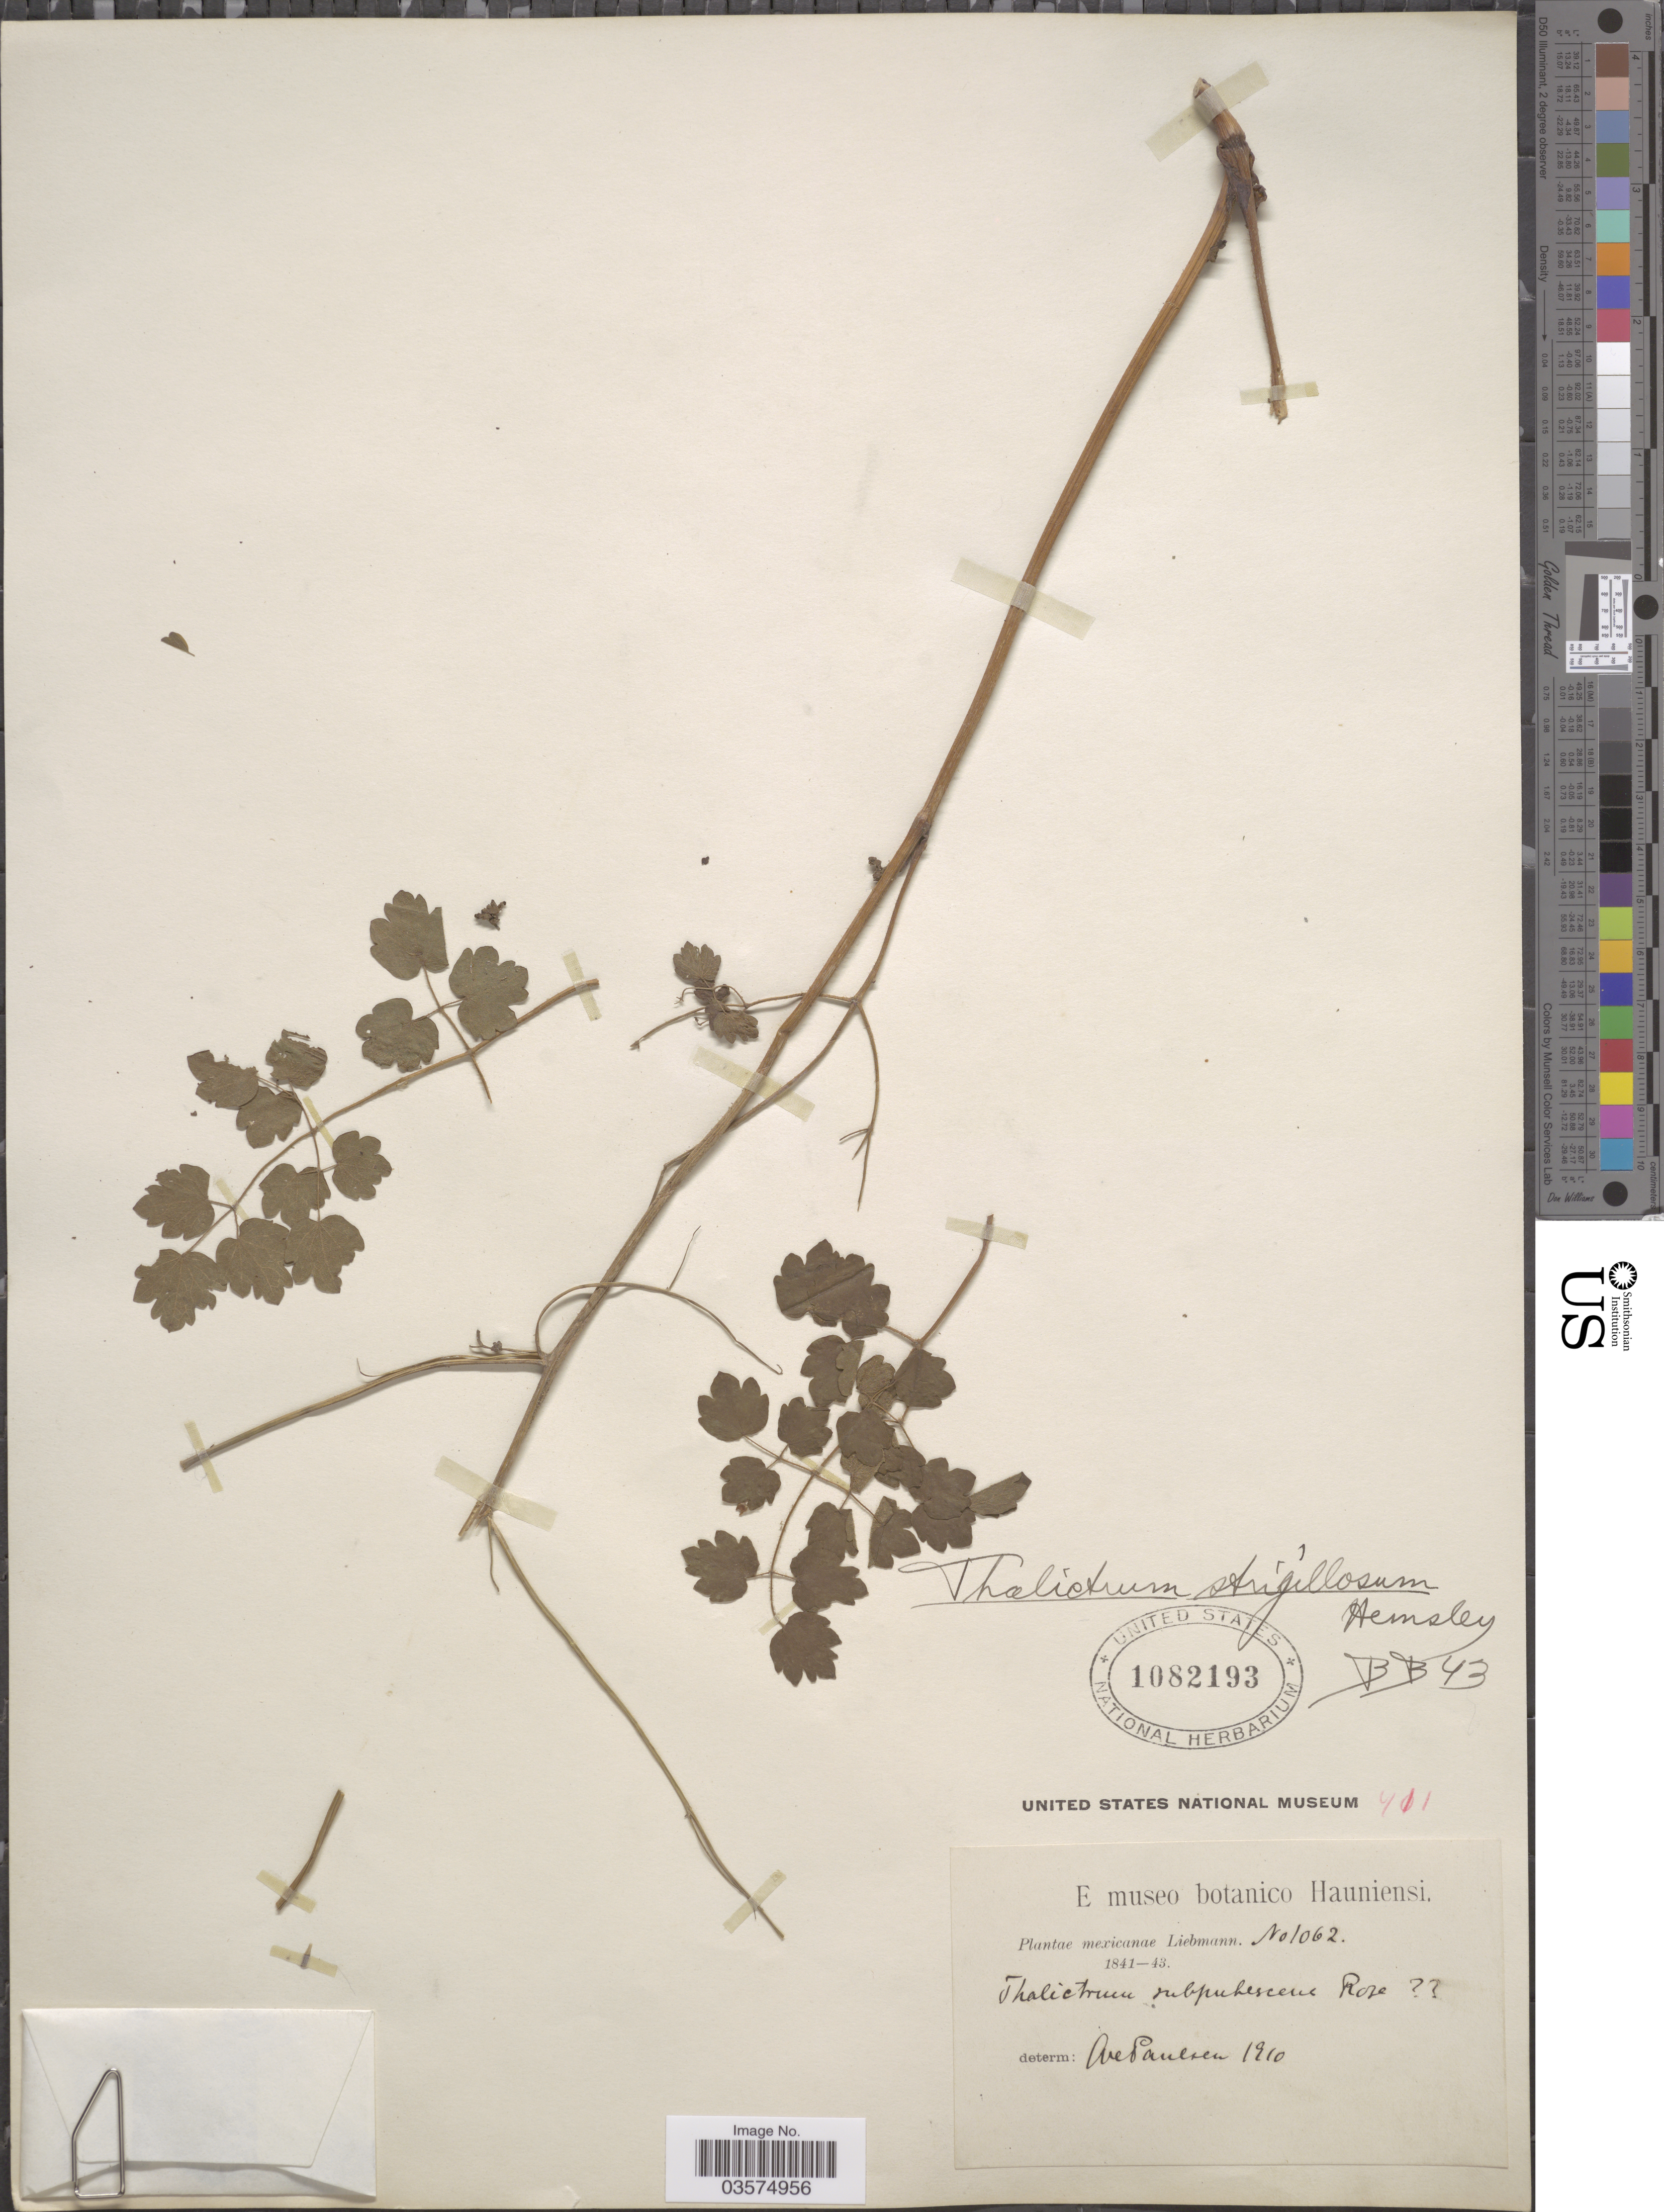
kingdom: Plantae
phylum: Tracheophyta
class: Magnoliopsida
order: Ranunculales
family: Ranunculaceae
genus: Thalictrum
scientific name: Thalictrum strigillosum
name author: Hemsl.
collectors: Liebmann, --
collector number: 1062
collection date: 1841/1843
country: Mexico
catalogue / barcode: US 1082193